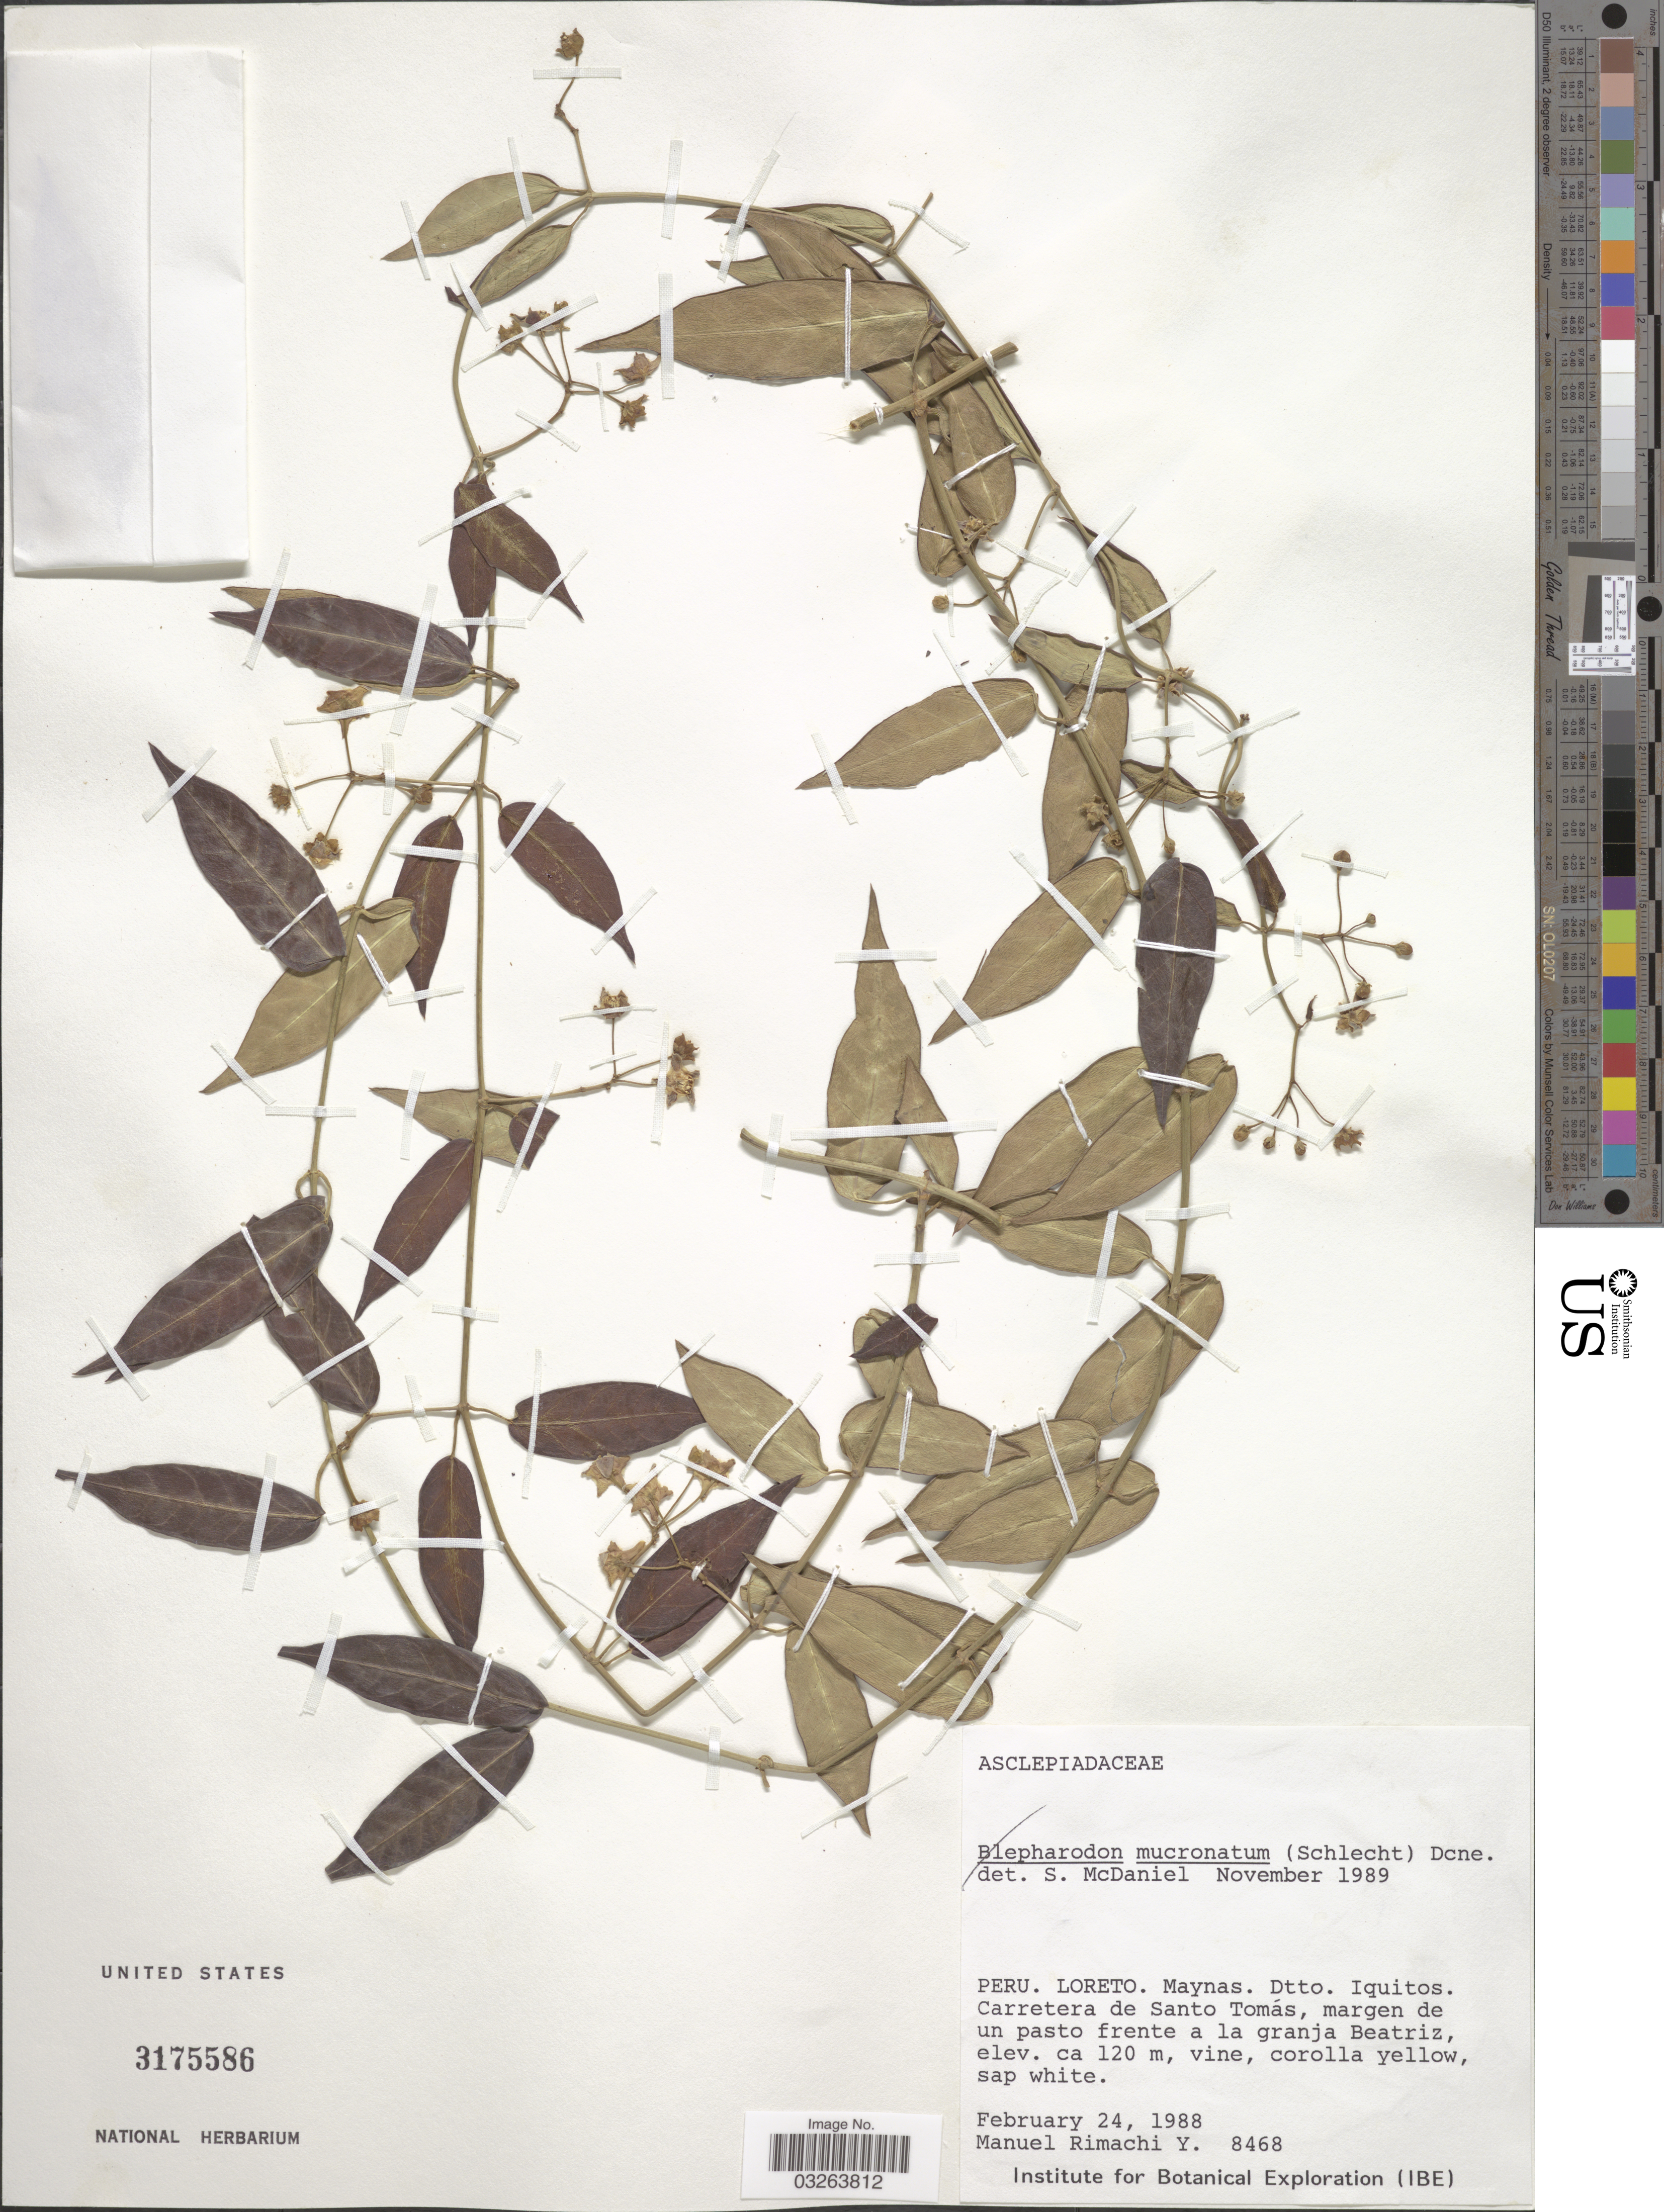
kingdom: Plantae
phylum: Tracheophyta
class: Magnoliopsida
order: Gentianales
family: Apocynaceae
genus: Blepharodon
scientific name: Blepharodon triviale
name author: K. Schum.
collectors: M. Rimachi Y.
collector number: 8468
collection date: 1988-02-24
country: Peru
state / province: Loreto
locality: Maynas. Dtto. Iquitos. Carretera de Santo Tomás, margen de un pasto frente a la granja Beatriz.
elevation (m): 120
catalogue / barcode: US 3175586